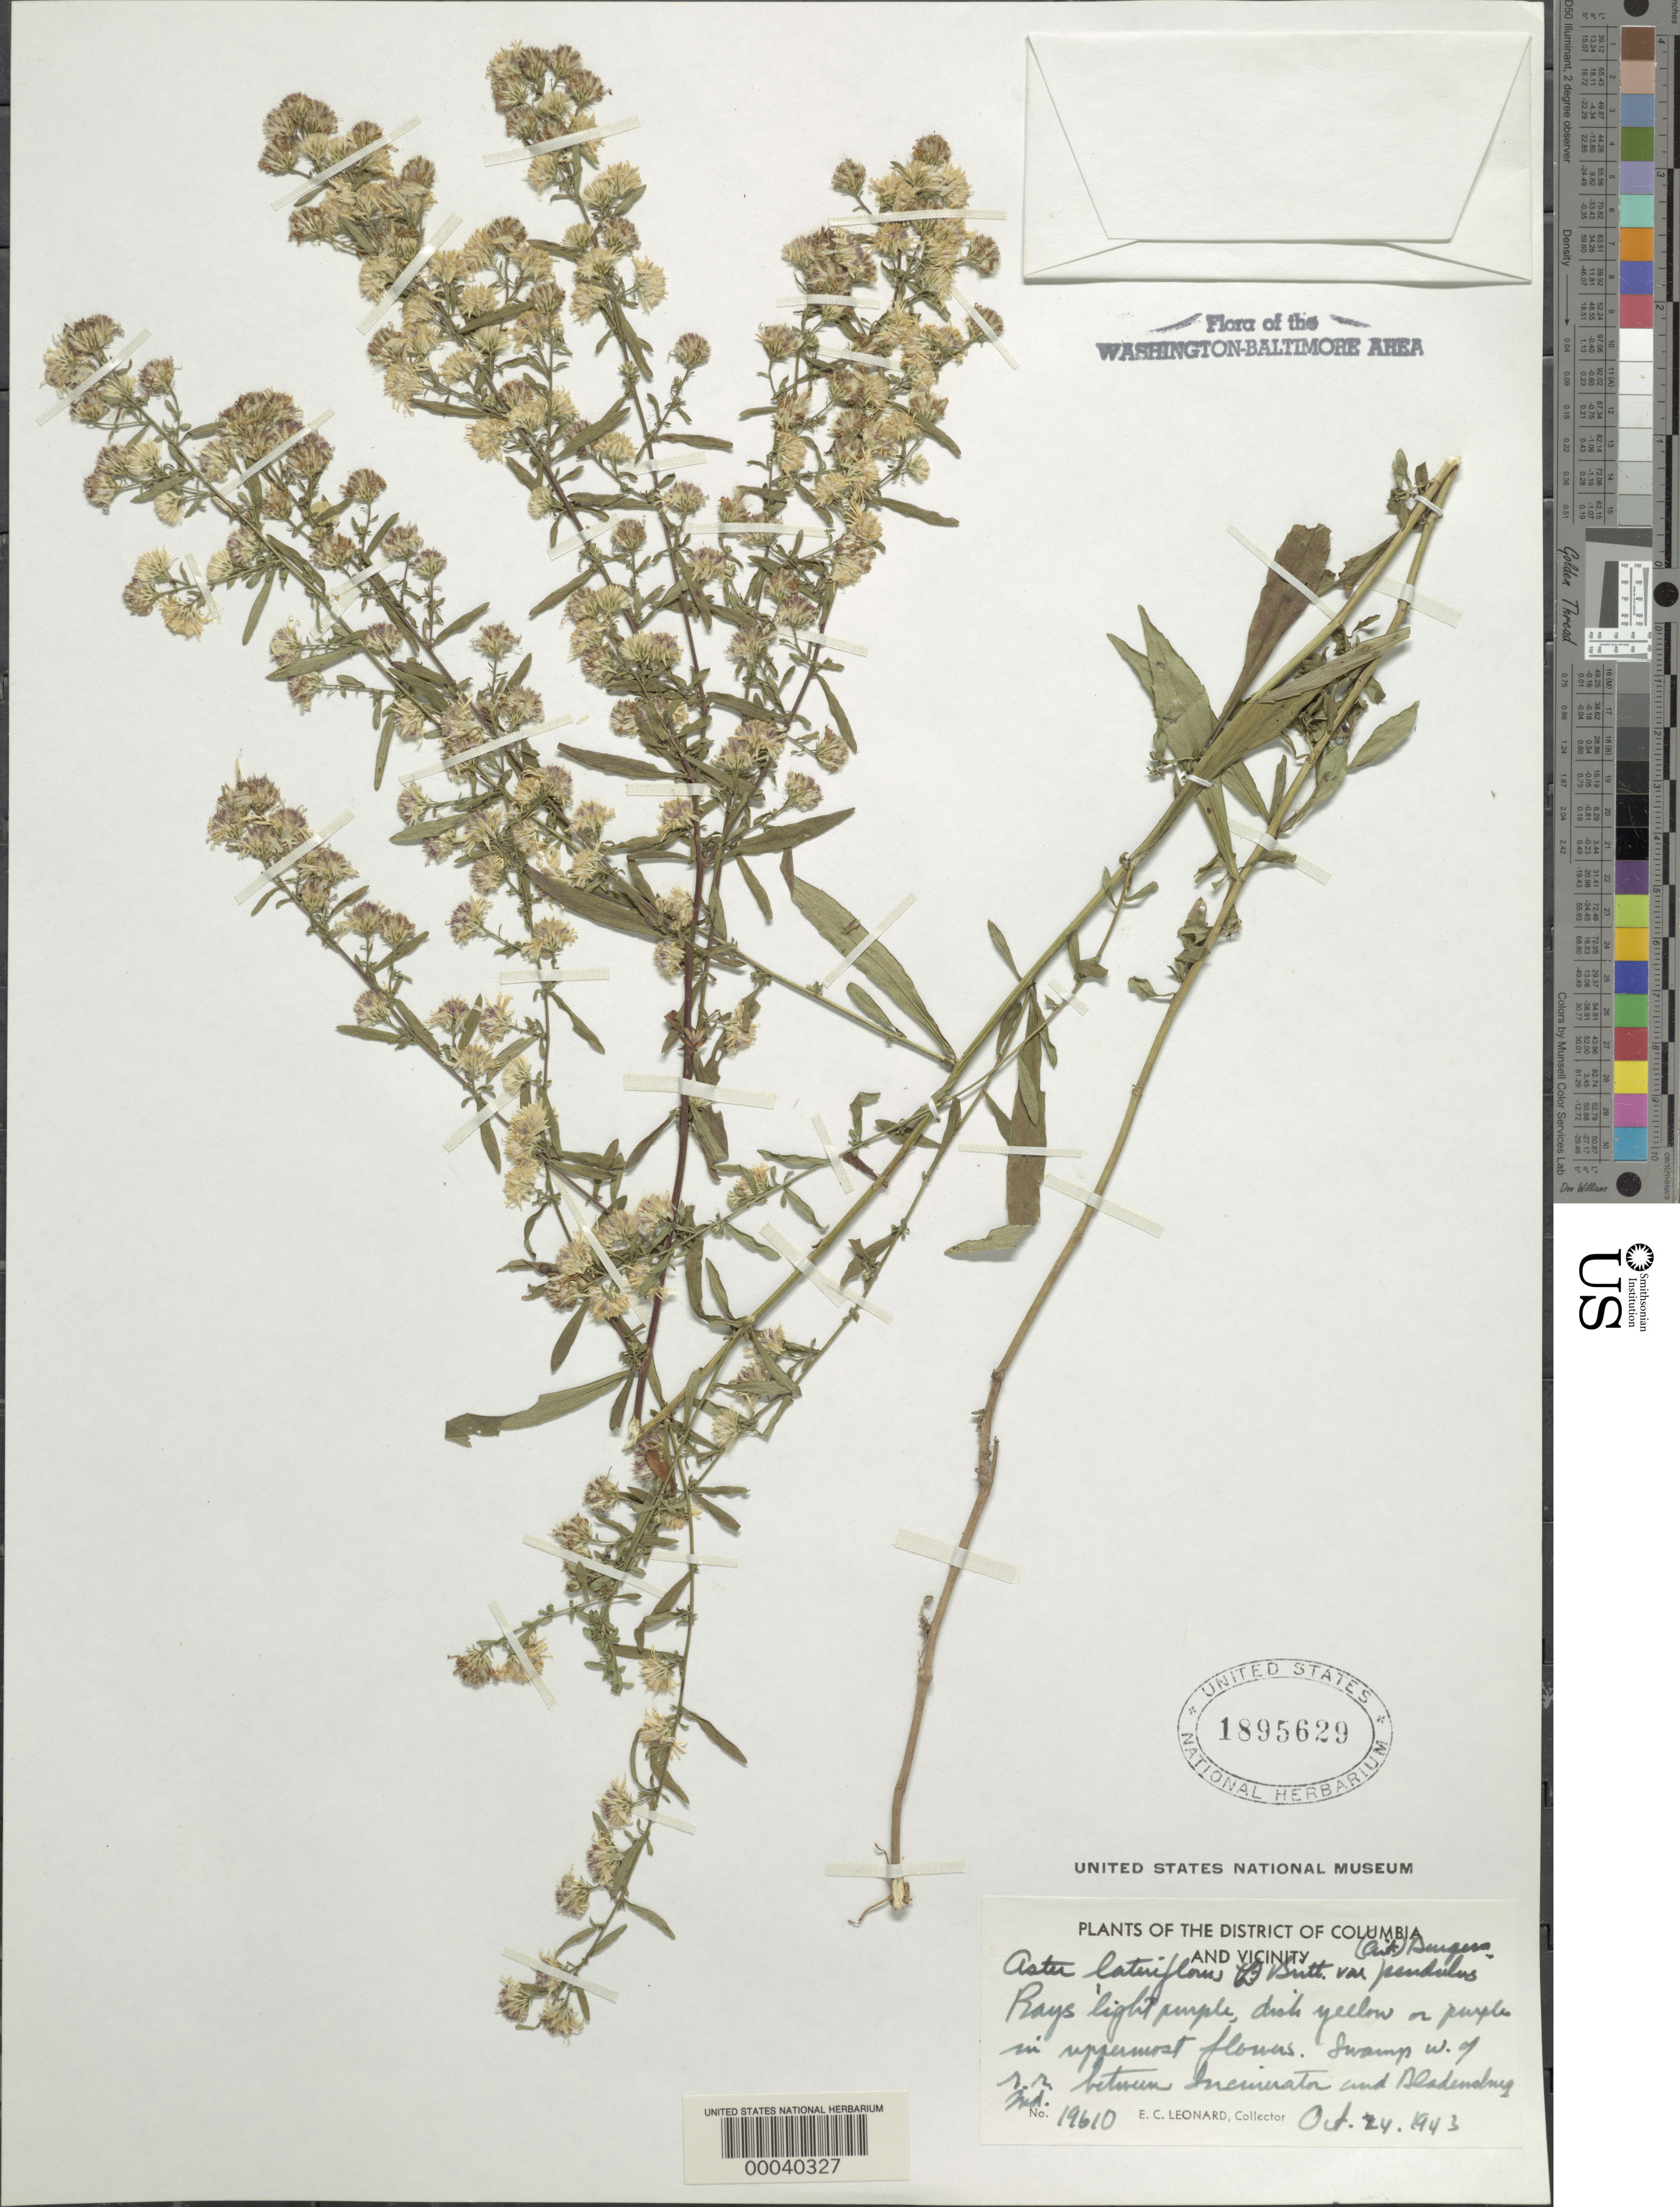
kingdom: Plantae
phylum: Tracheophyta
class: Magnoliopsida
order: Asterales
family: Asteraceae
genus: Symphyotrichum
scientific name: Symphyotrichum lateriflorum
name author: (L.) Á. Löve & D. Löve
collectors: E. C. Leonard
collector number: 19610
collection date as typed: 24 Oct 1943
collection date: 1943-10-24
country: United States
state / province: Maryland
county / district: Prince George's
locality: between Incinerator and Bladensburg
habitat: Swamp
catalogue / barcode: US 1895629